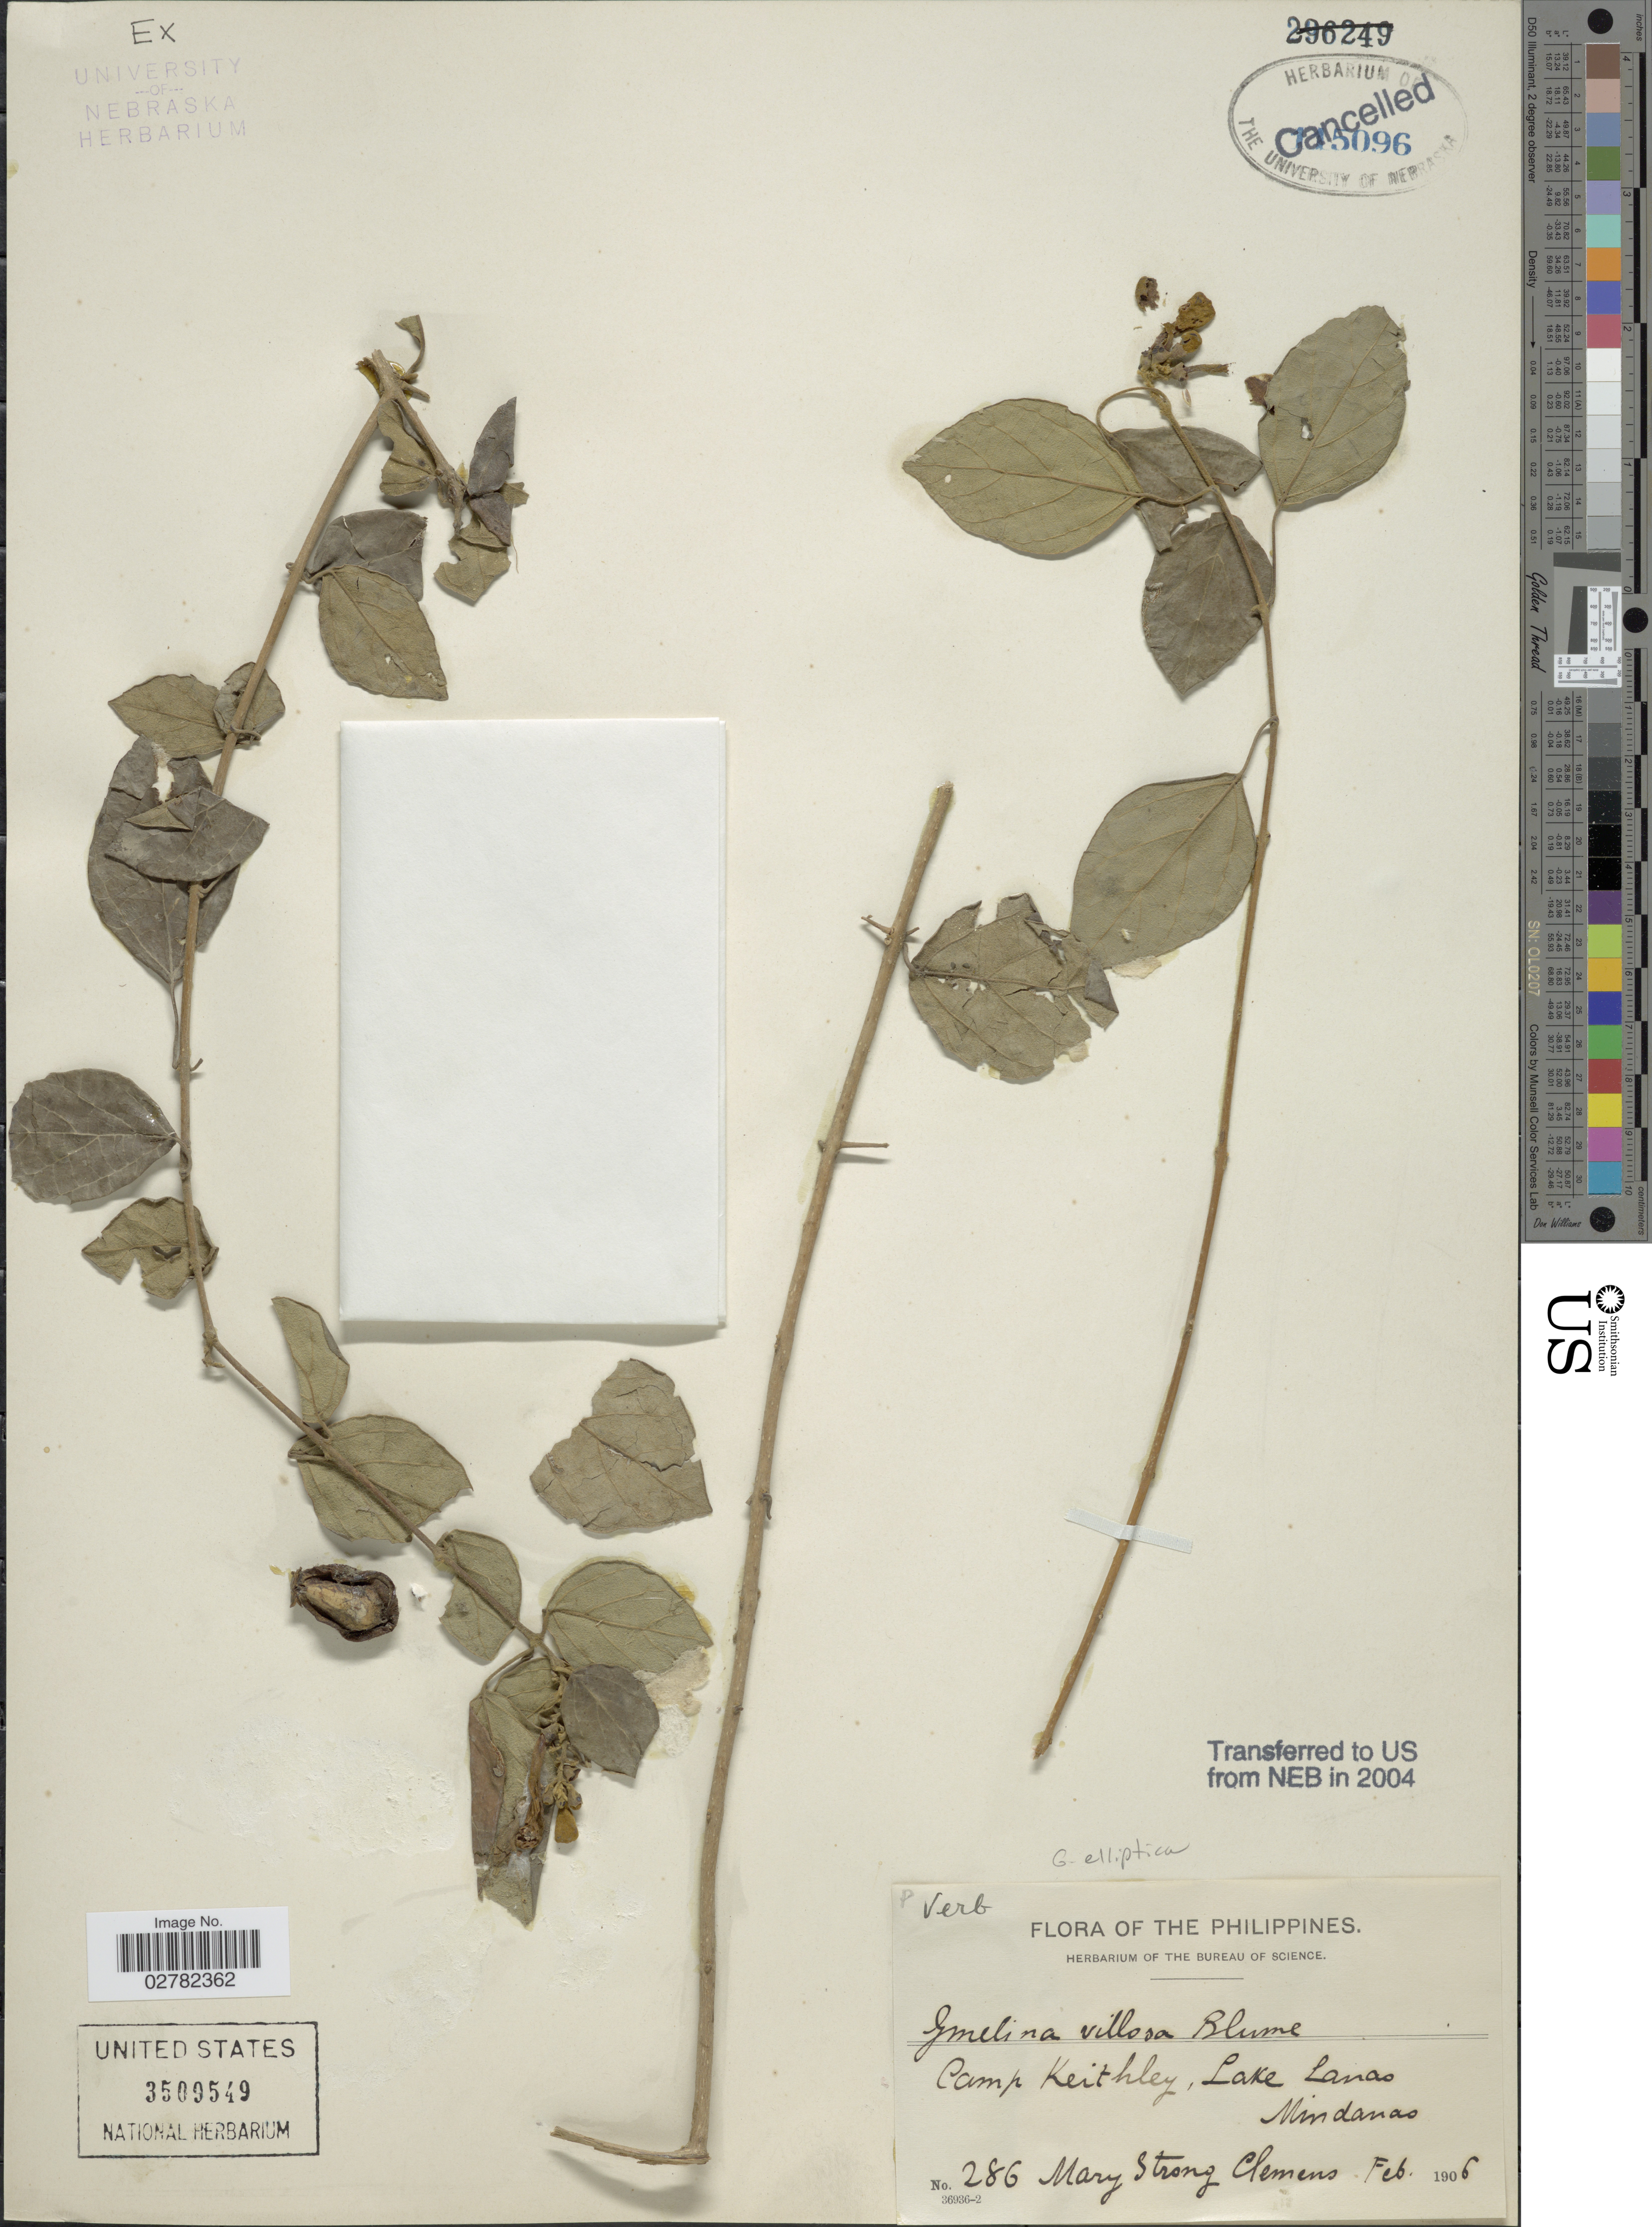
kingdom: Plantae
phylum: Tracheophyta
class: Magnoliopsida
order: Lamiales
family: Lamiaceae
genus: Gmelina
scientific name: Gmelina elliptica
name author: Sm.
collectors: M. S. Clemens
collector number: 286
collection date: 1906-02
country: Philippines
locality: Camp Keithley, Lake Lanao, Mindanao.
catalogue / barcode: US 3509549